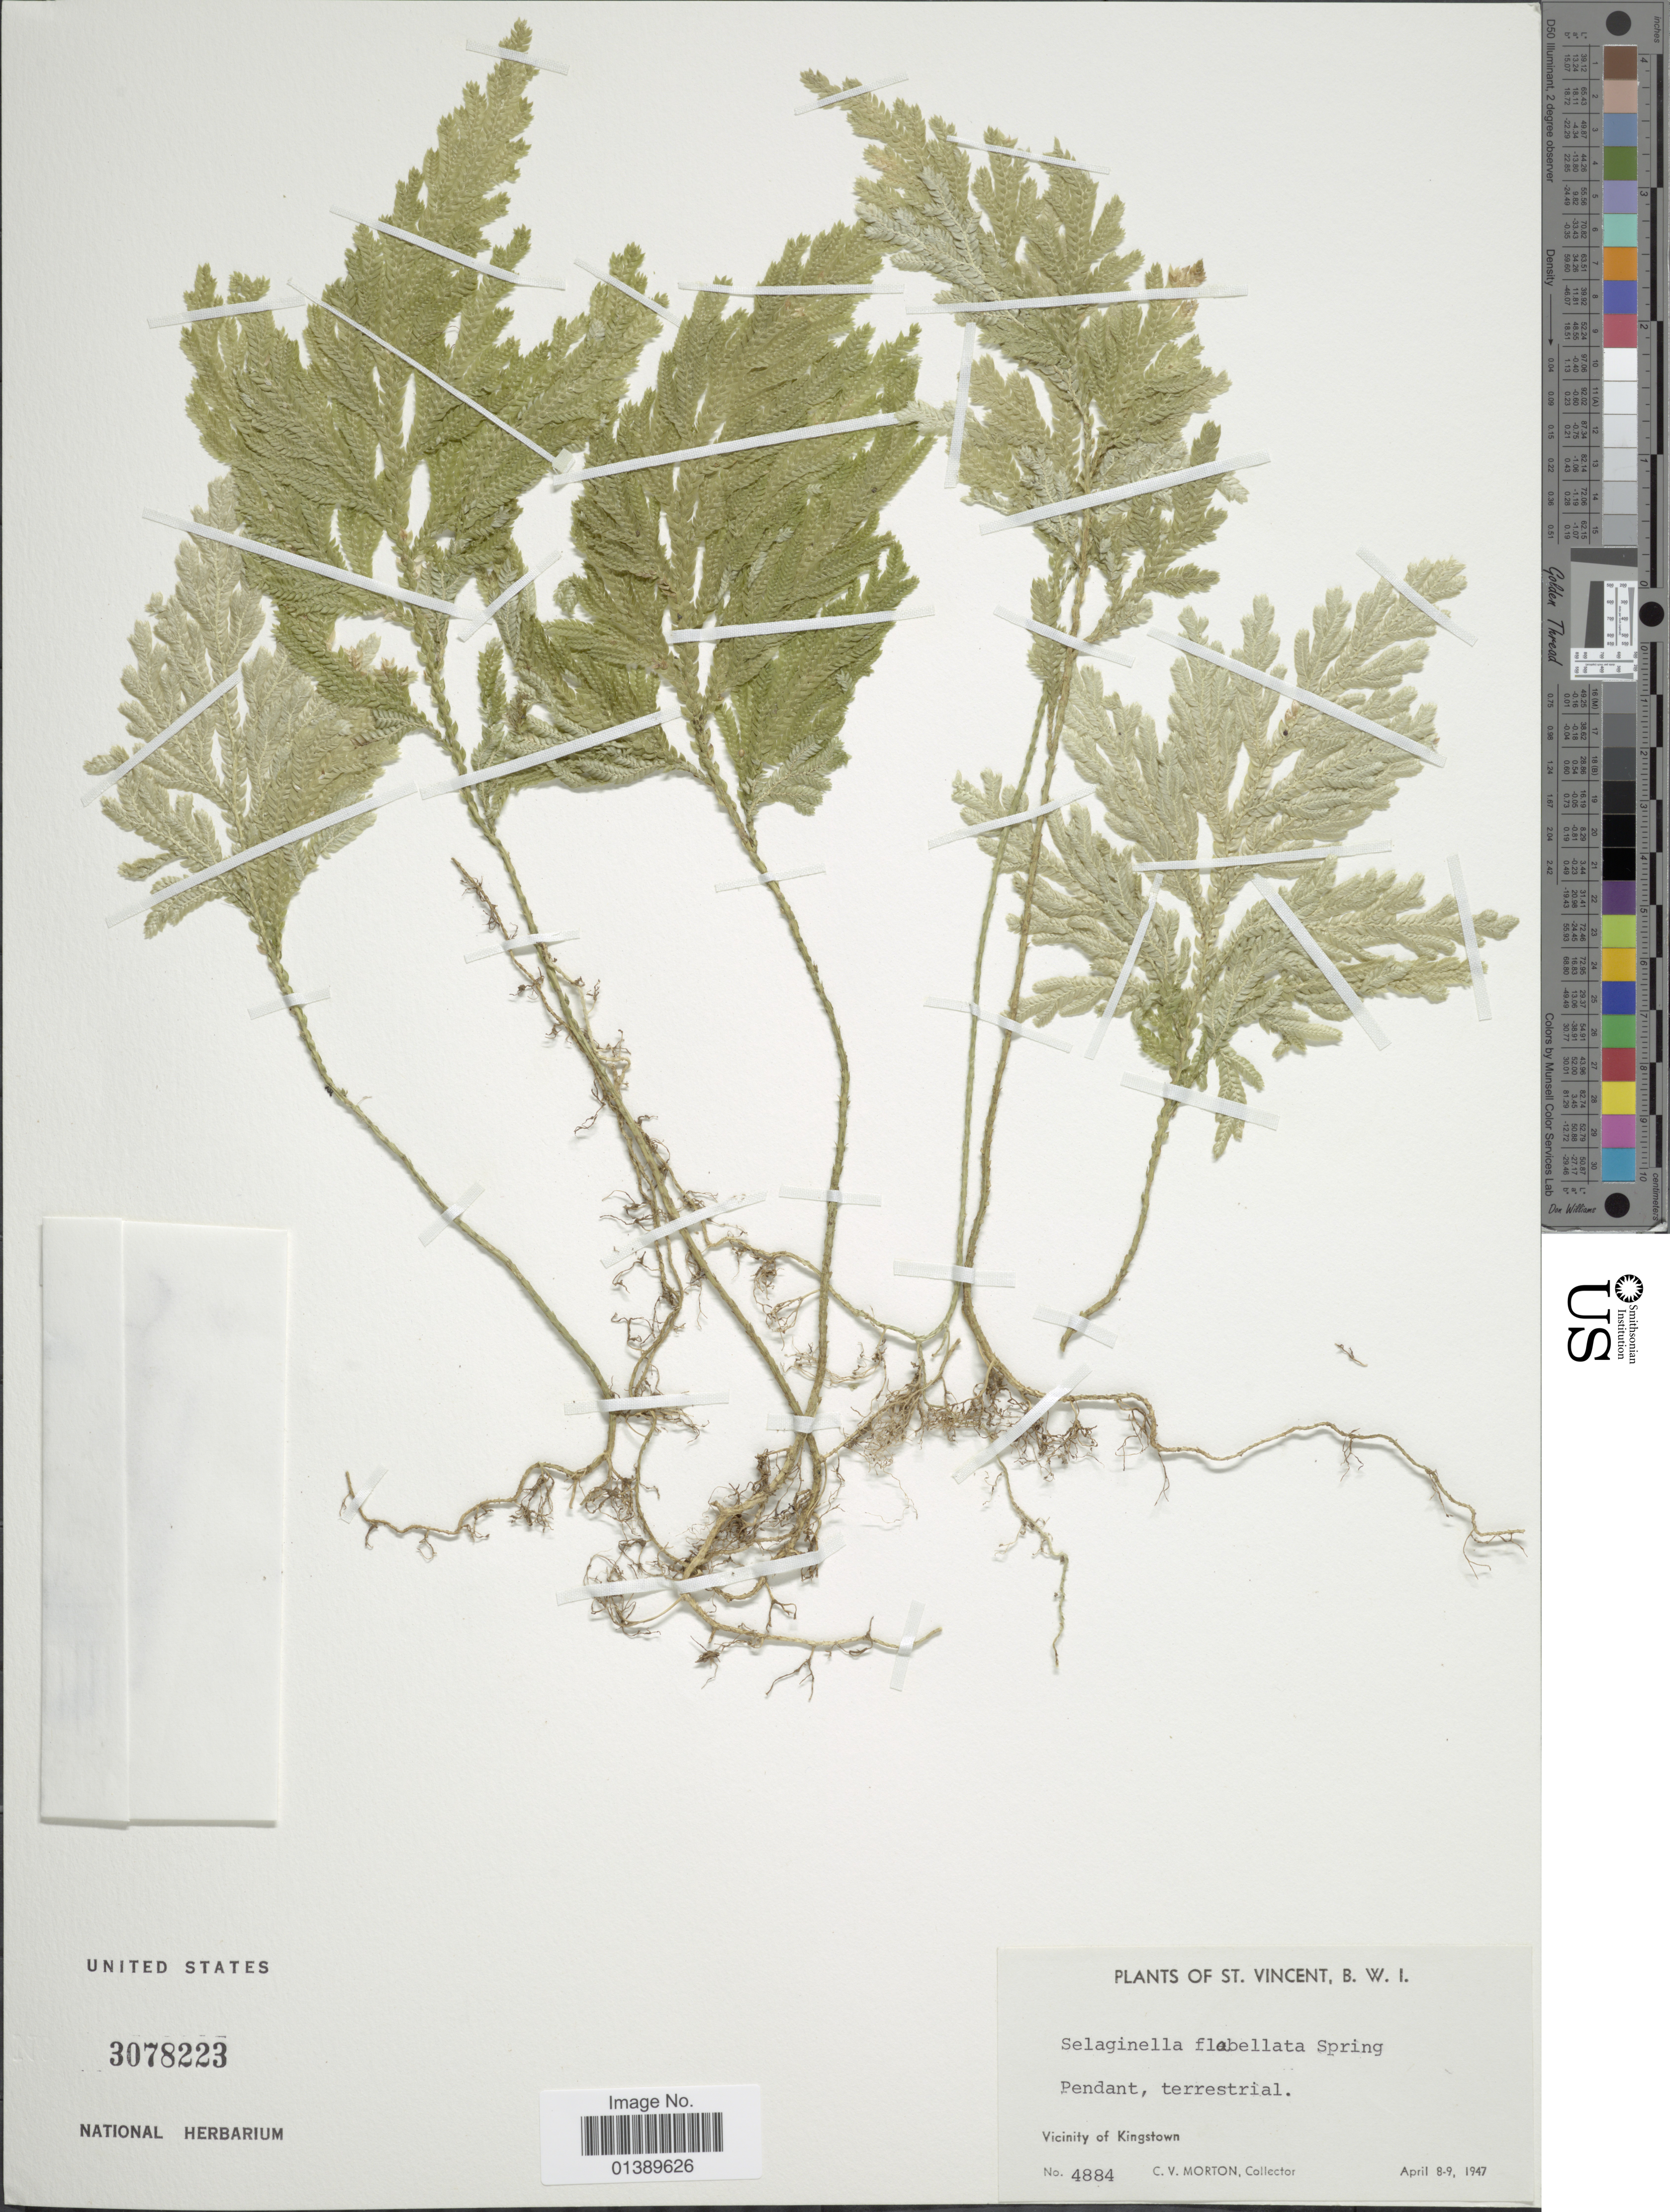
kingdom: Plantae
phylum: Tracheophyta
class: Lycopodiopsida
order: Selaginellales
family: Selaginellaceae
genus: Selaginella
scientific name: Selaginella flabellata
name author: L.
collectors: C. V. Morton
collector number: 4884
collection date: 1947-04-08/1947-04-09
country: St. Vincent - Grenadines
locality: St Vincent, B.W.I. Vicinity of Kingstown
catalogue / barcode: US 3078223